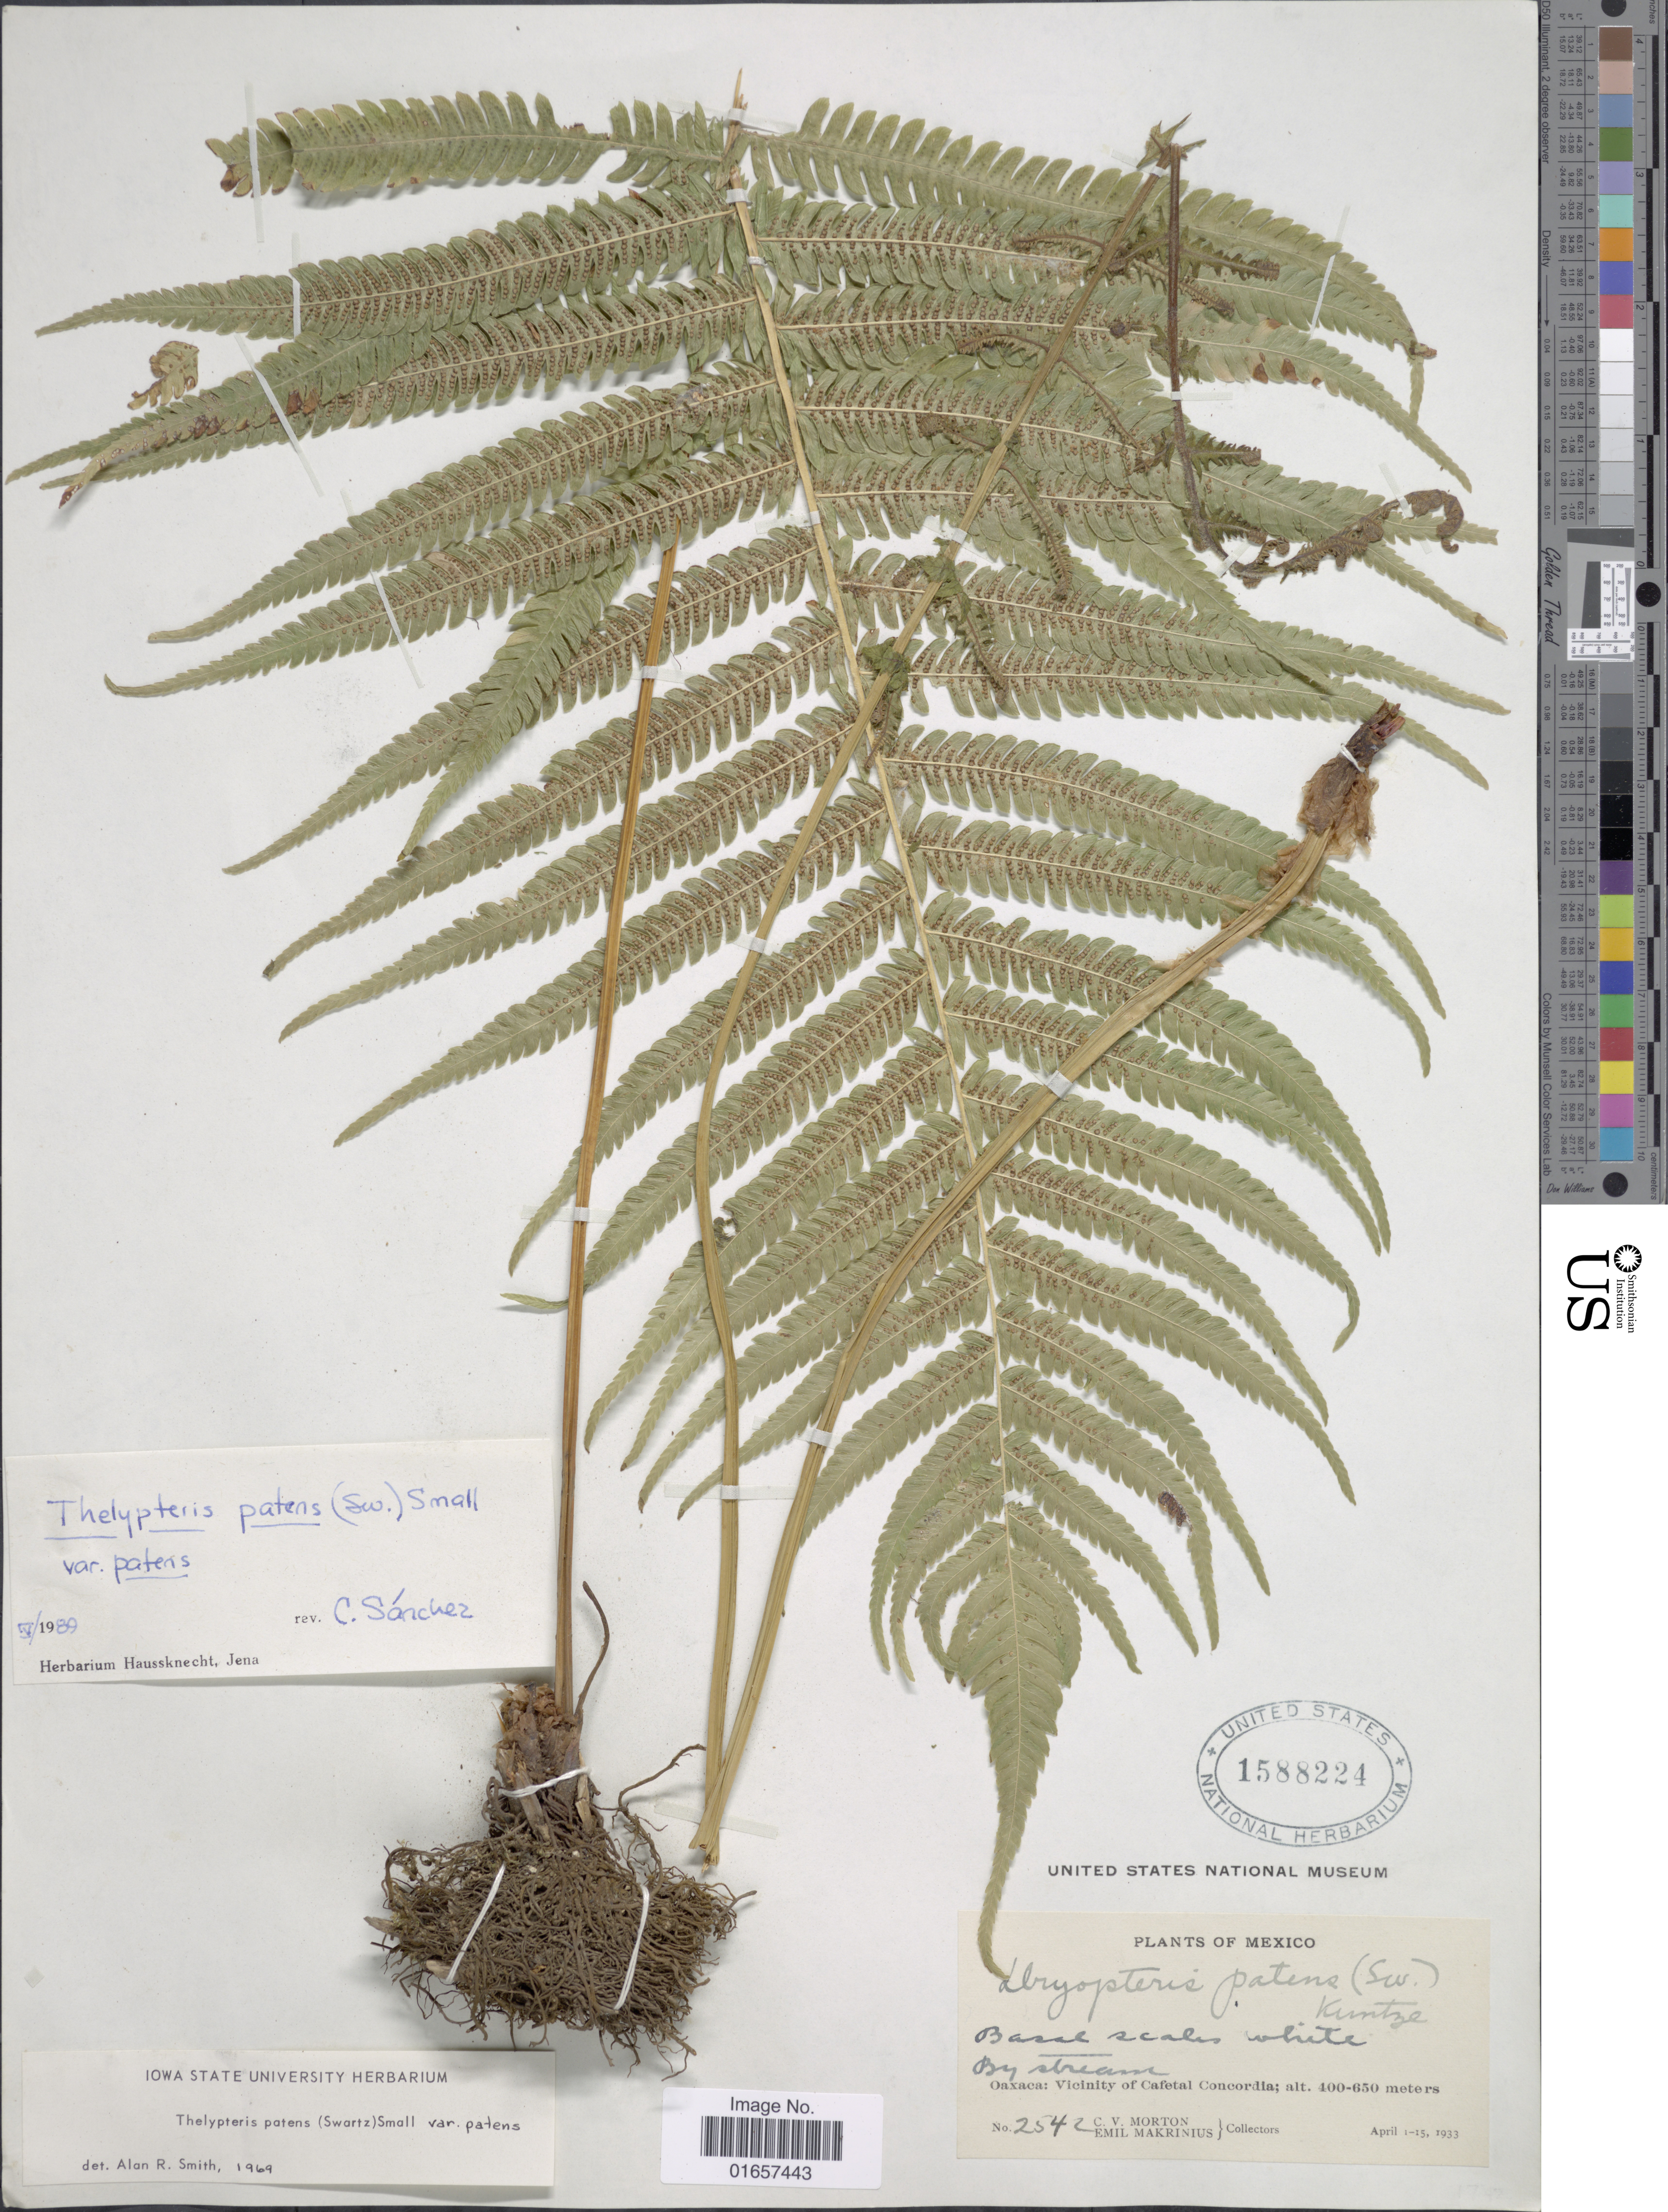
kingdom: Plantae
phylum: Tracheophyta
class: Polypodiopsida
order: Polypodiales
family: Thelypteridaceae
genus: Christella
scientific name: Christella patens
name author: (Sw.) Holttum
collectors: C. V. Morton & E. Makrinus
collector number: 2542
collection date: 1933-04-01/1933-04-15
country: Mexico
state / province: Oaxaca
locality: Mexico, Oaxaca: Vicinity of Cafetal Concordia.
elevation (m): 400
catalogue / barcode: US 1588224